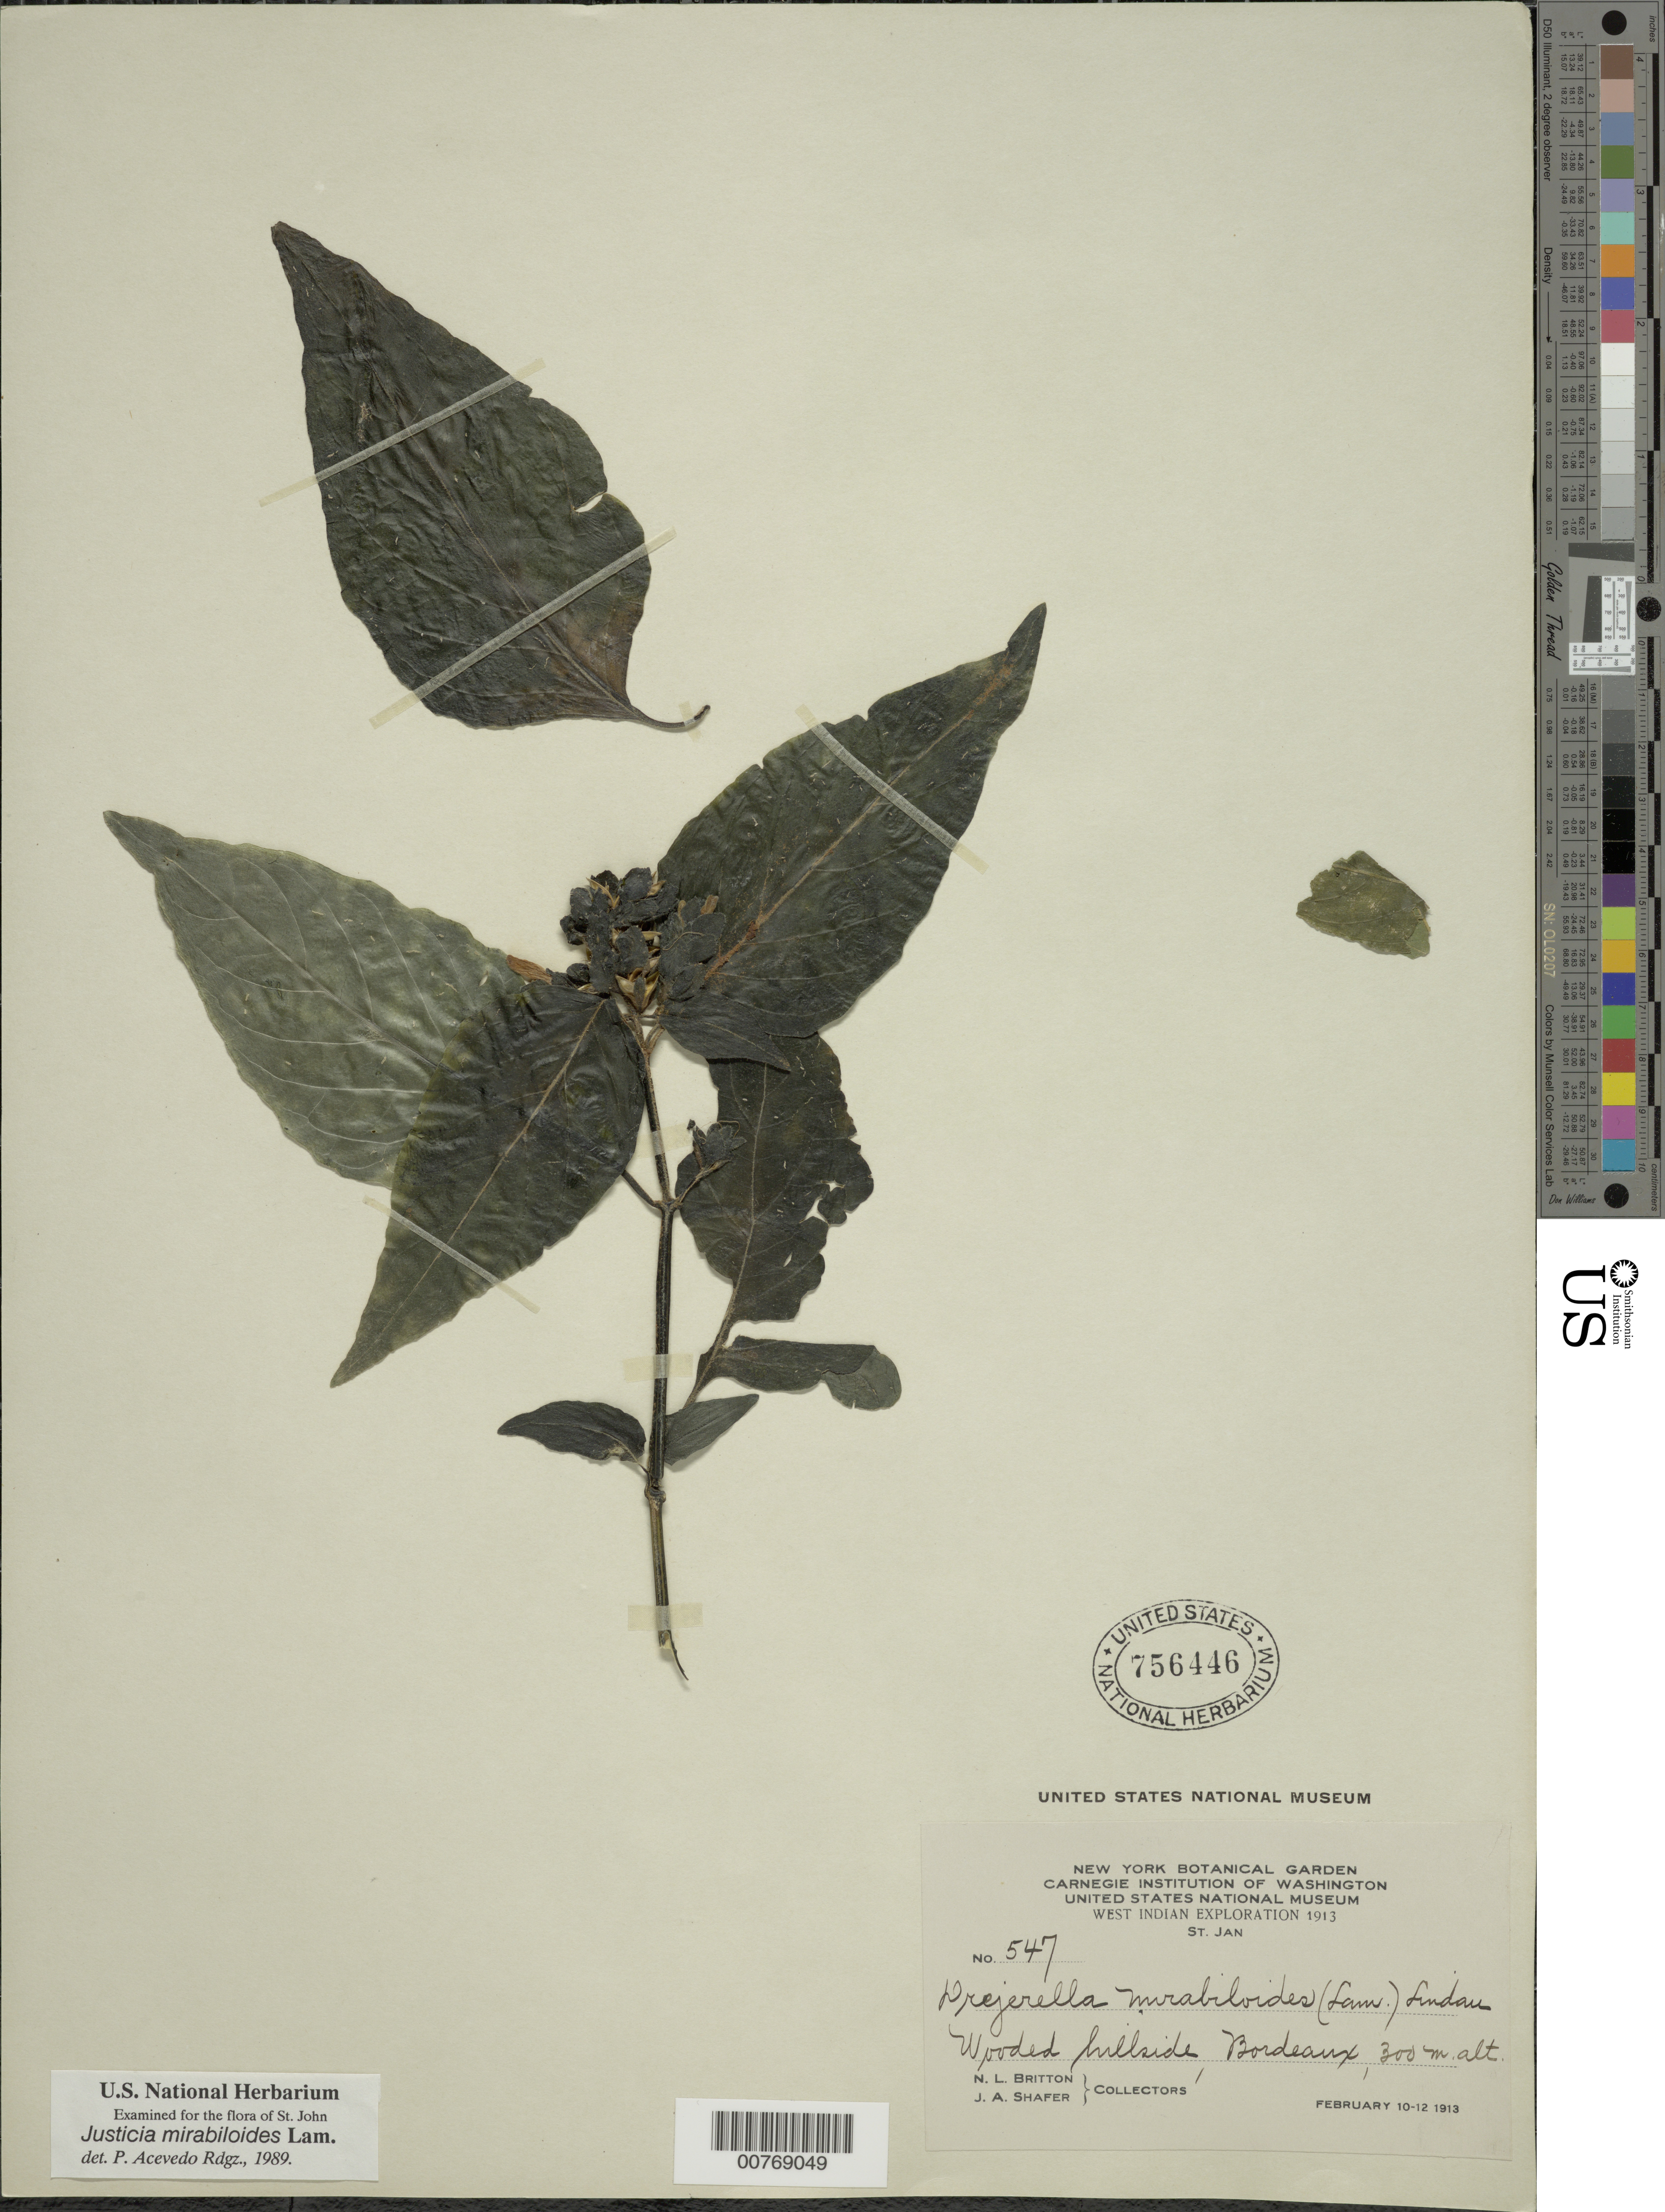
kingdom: Plantae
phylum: Tracheophyta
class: Magnoliopsida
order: Lamiales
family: Acanthaceae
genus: Justicia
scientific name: Justicia mirabiloides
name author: Lam.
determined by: Acevedo-Rodríguez, P., (BOT), Smithsonian Institution - National Museum of Natural History (UNITED STATES)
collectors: N. Britton & J. A. Shafer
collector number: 547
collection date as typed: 10 Feb 1913 to 12 Feb 1913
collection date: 1913-02-10/1913-02-12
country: U.S. Virgin Islands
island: St. John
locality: Bordeaux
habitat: Wooded hillside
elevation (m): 300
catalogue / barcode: US 756446